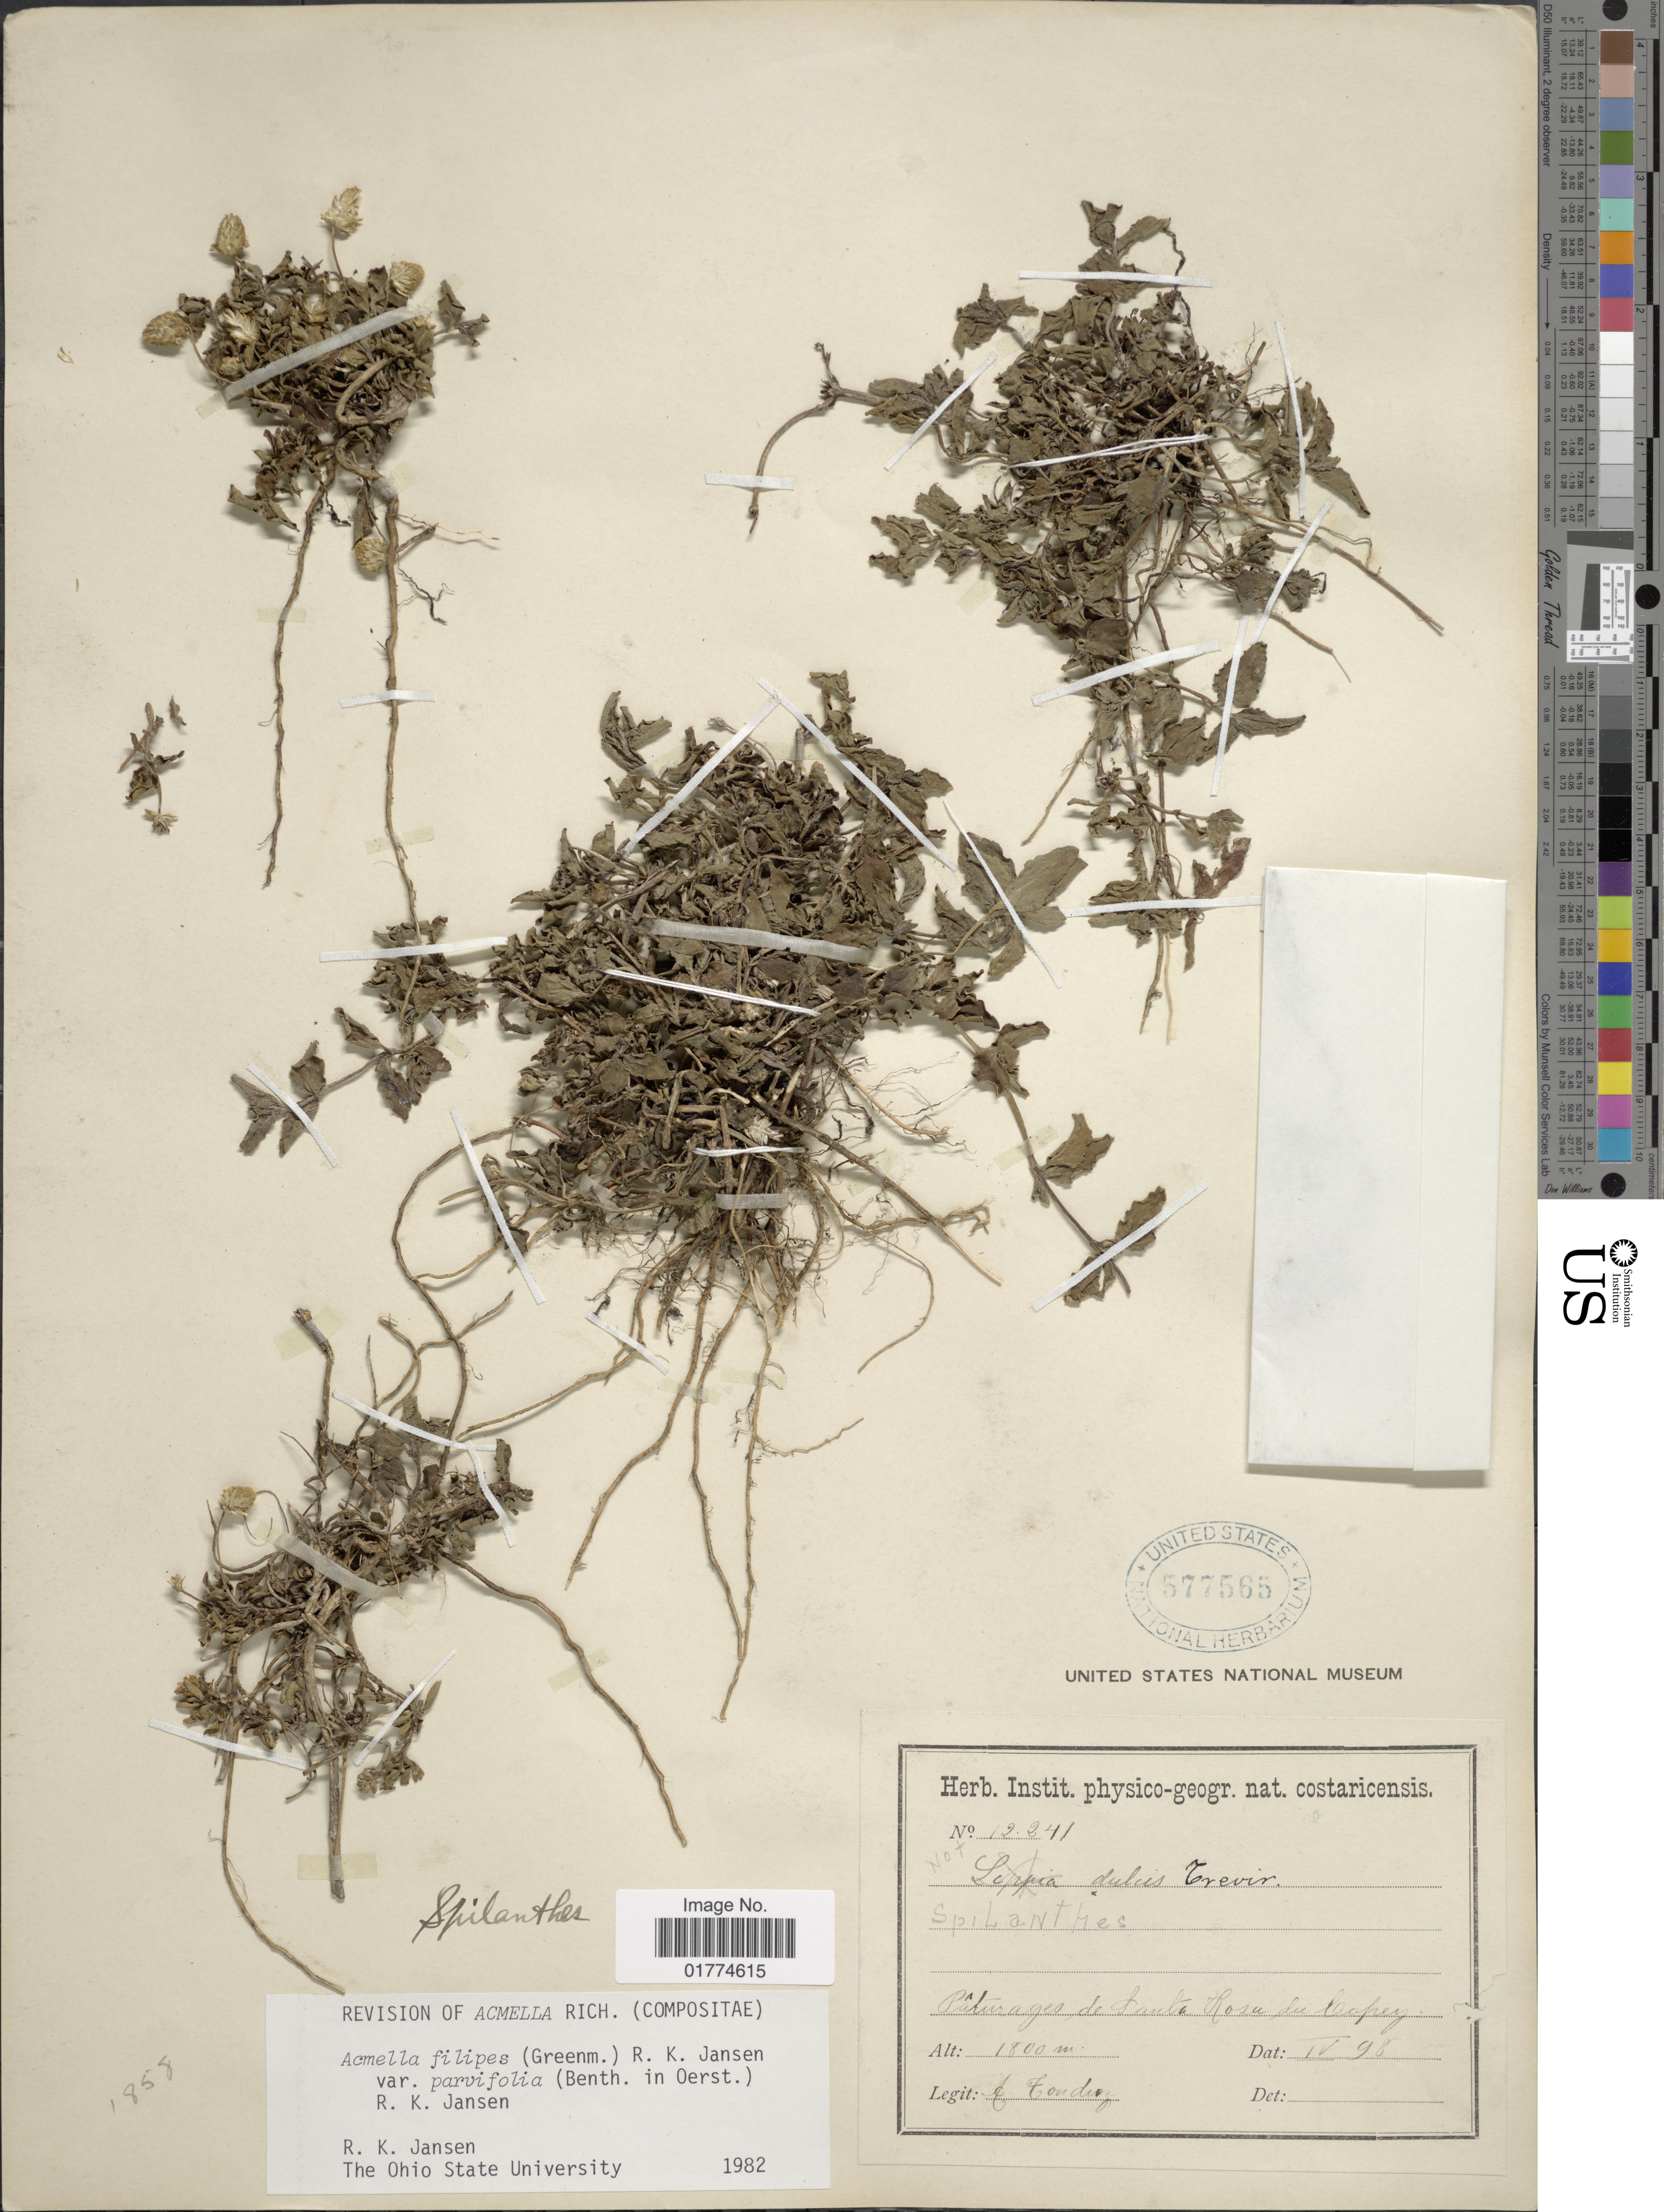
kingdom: Plantae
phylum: Tracheophyta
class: Magnoliopsida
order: Asterales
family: Asteraceae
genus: Acmella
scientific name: Acmella filipes var. parvifolia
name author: (Greenm.) R.K. Jansen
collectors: A. Tonduz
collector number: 12241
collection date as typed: Transcribed d/m/y: /4/98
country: Costa Rica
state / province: San José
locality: Pâturages de Santa Rosa du Copey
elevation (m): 1800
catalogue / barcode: US 577565